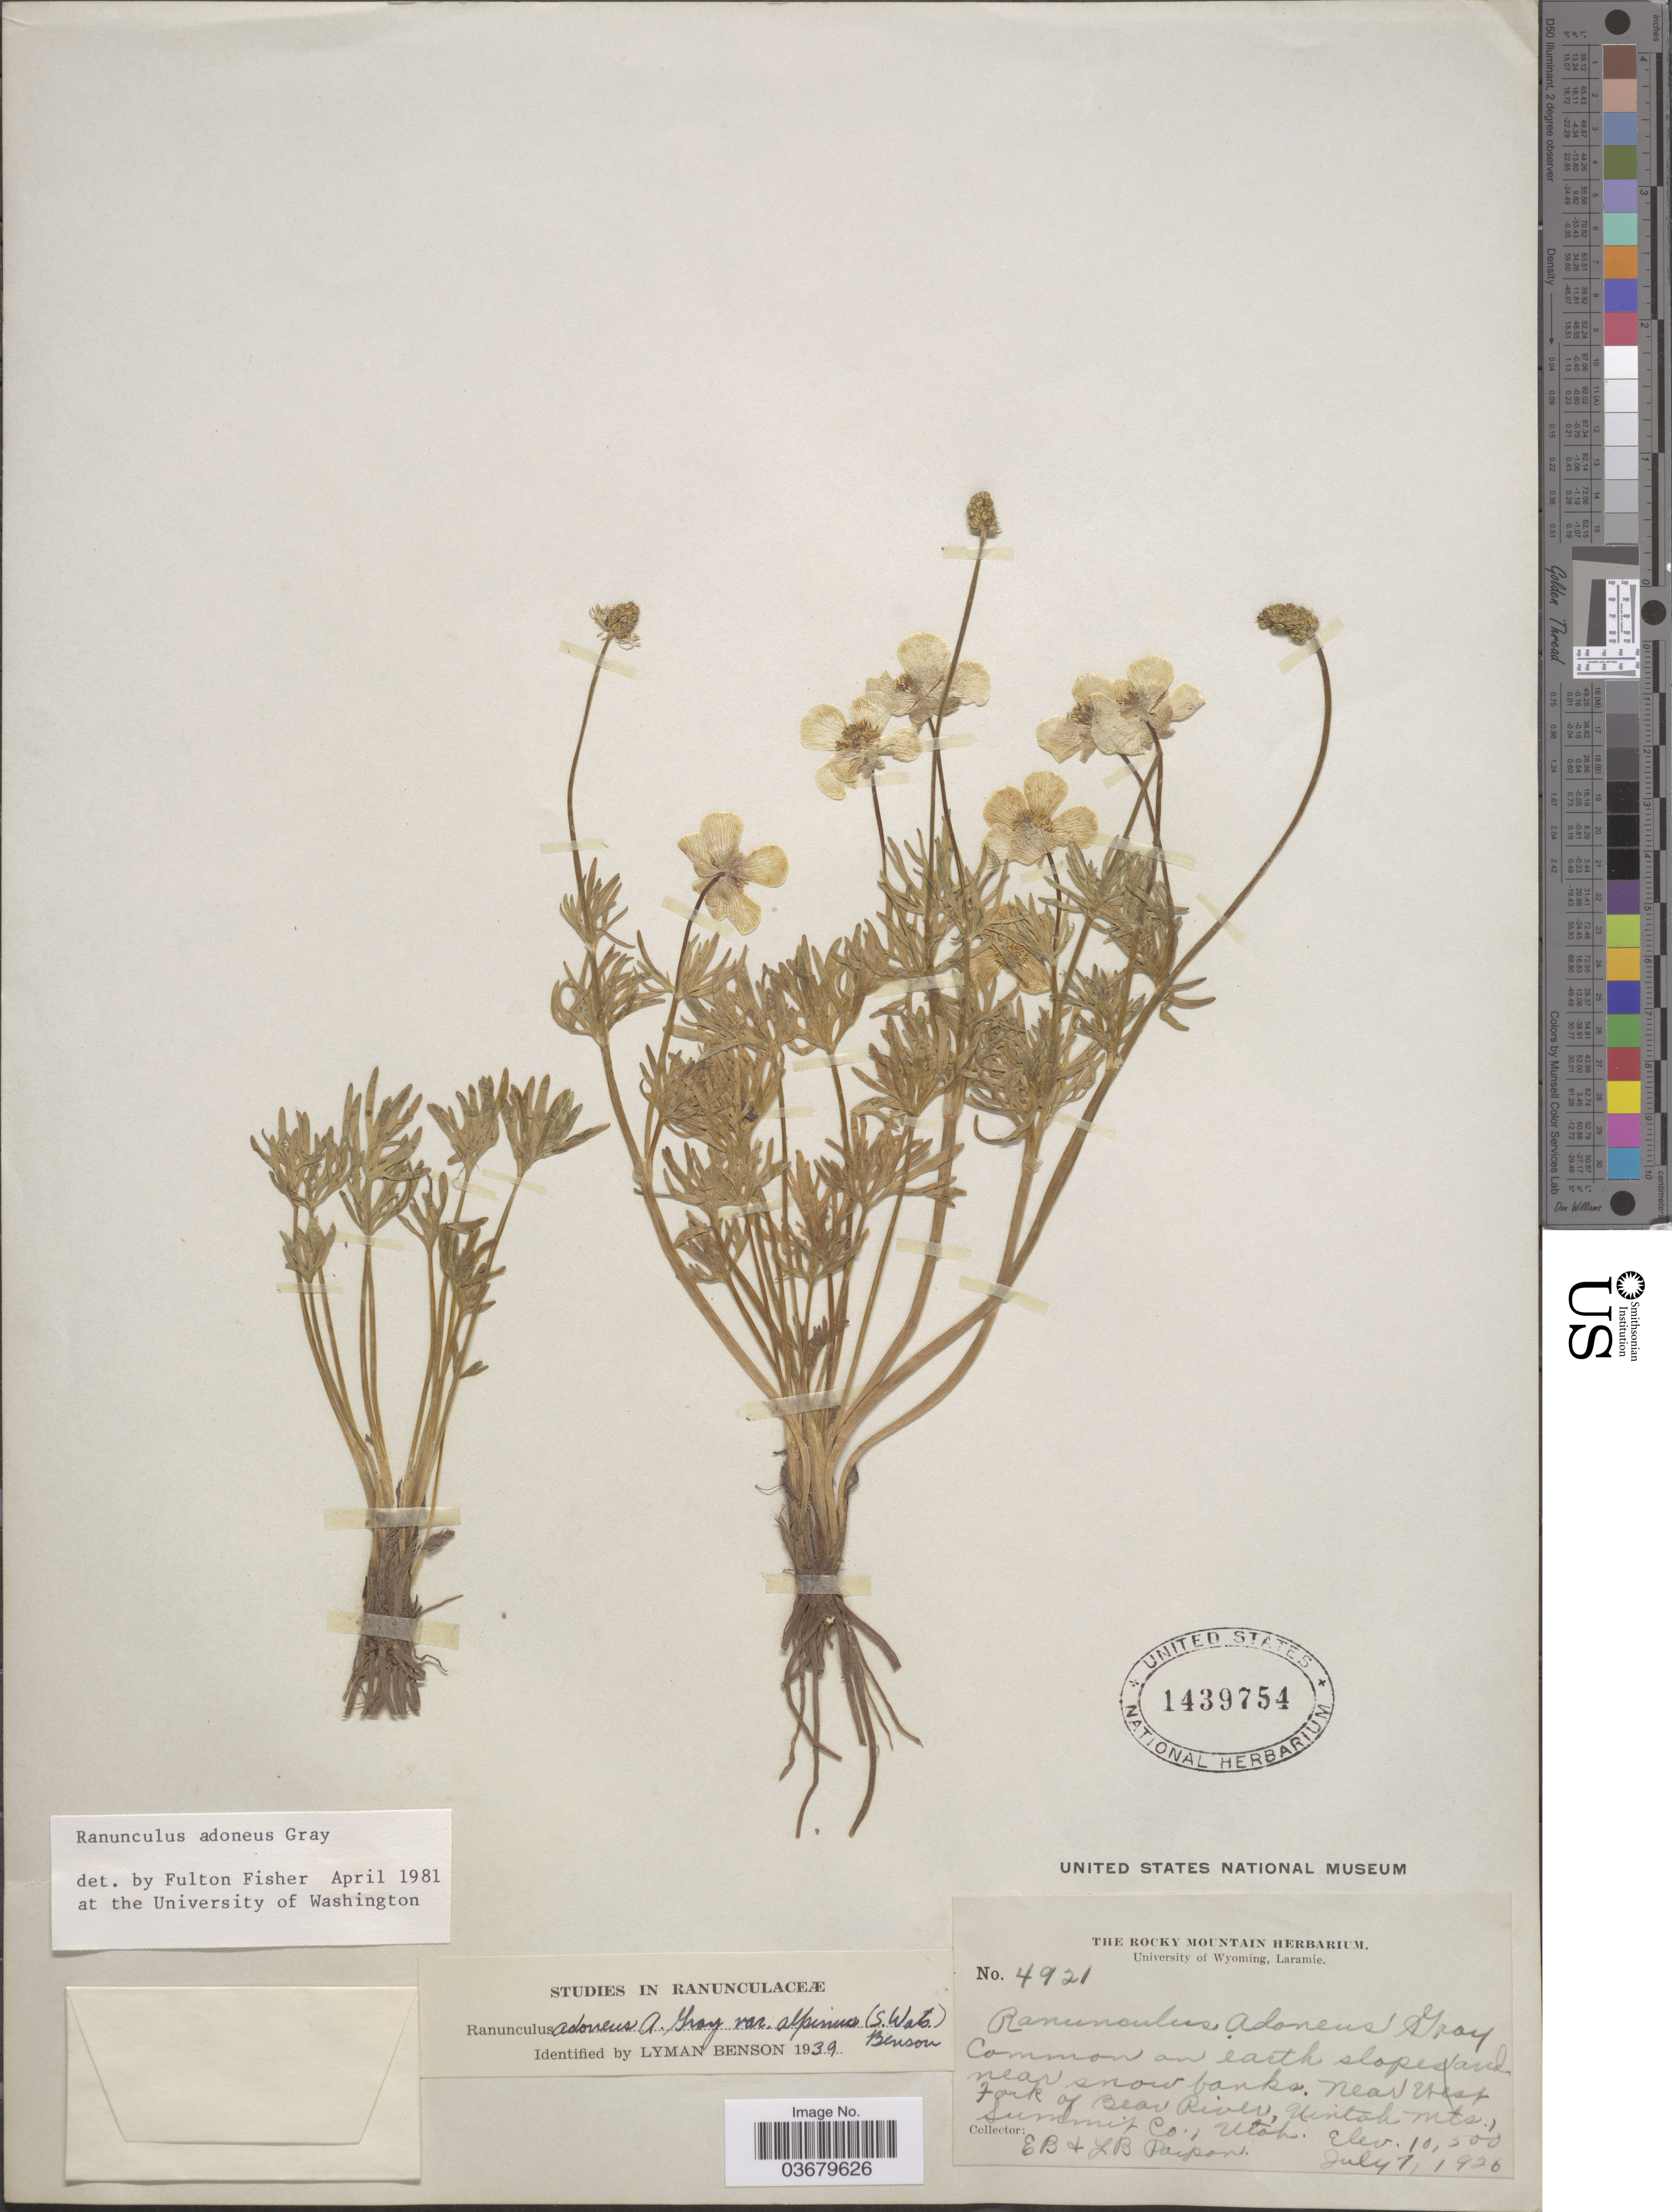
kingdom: Plantae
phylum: Tracheophyta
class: Magnoliopsida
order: Ranunculales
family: Ranunculaceae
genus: Ranunculus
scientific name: Ranunculus adoneus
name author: A. Gray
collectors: E. B. Payson & L. Payson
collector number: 4921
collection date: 1926-07-07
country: United States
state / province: Utah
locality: Earth slopes and near snow banks, near West Fork of Bear River, Uintah Mts., Summit Co.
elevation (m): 3200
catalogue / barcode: US 1439754